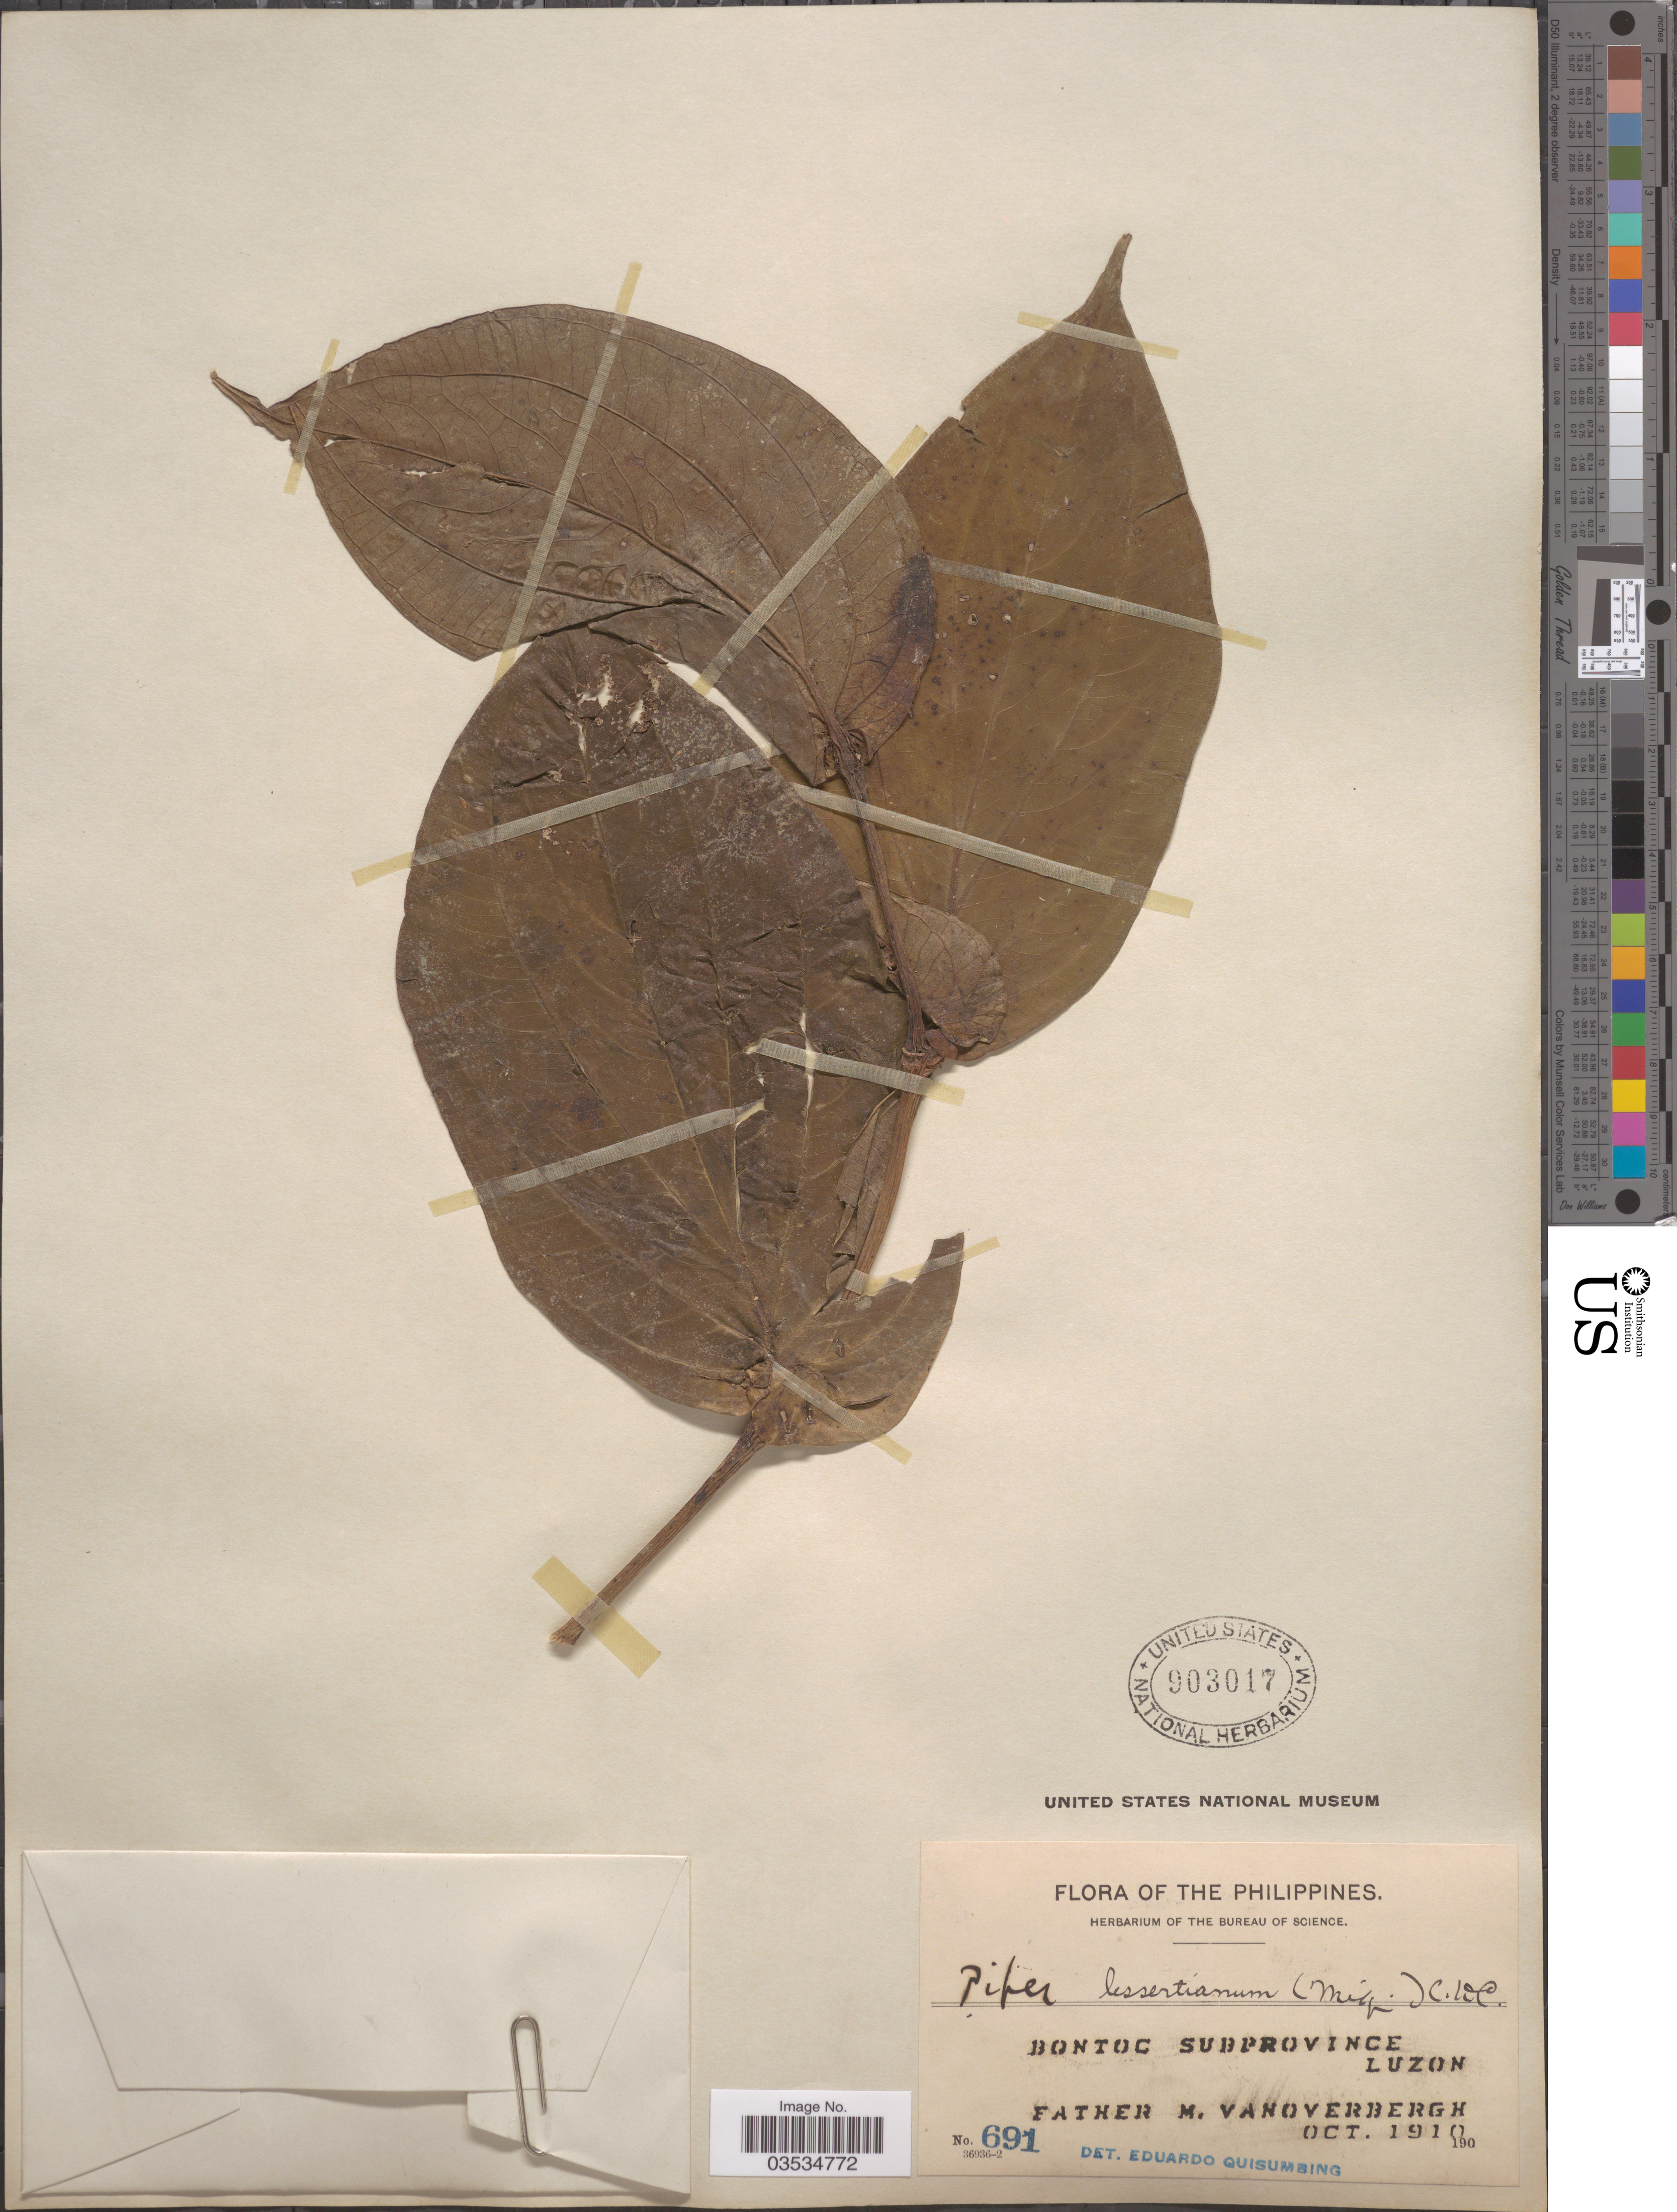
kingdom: Plantae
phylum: Tracheophyta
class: Magnoliopsida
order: Piperales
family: Piperaceae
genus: Piper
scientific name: Piper lessertianum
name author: C. DC.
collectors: F. Vanoverbergh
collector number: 691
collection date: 1910-10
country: Philippines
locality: Bontoc subprovince. Luzon.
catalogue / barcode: US 903017